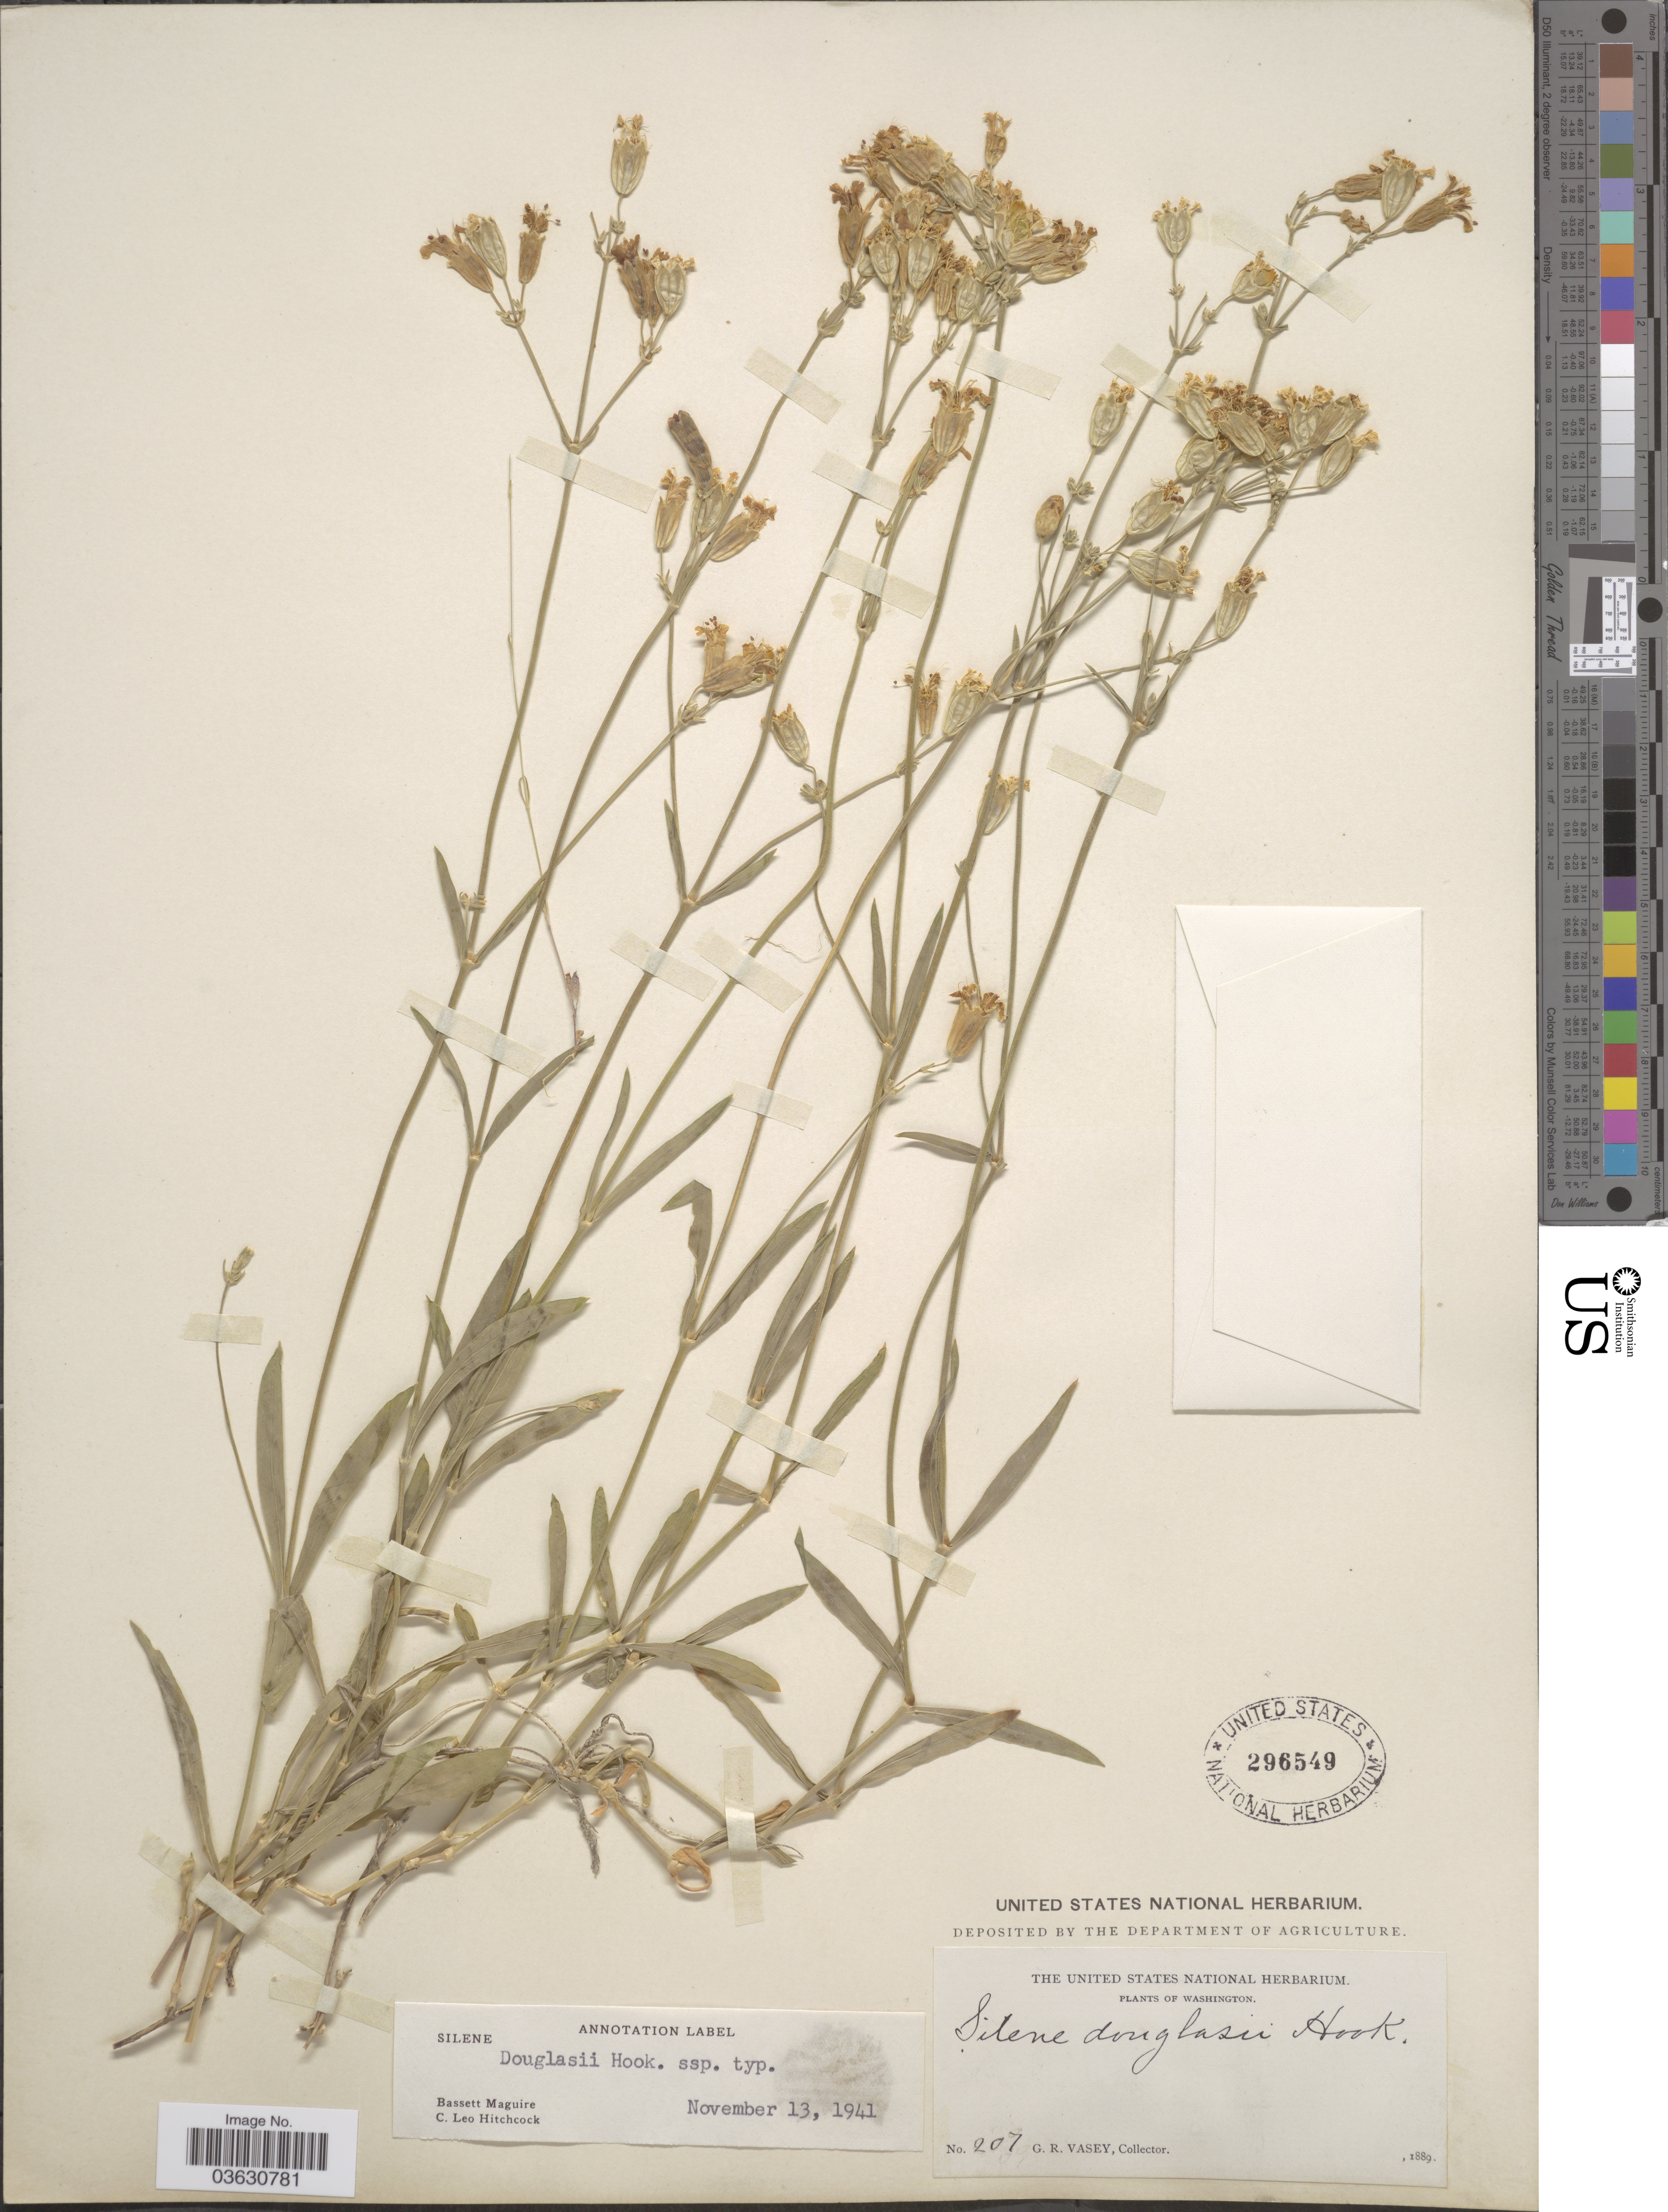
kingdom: Plantae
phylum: Tracheophyta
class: Magnoliopsida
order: Caryophyllales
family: Caryophyllaceae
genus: Silene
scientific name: Silene douglasii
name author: Hook.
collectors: G. R. Vasey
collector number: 207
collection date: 1889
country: United States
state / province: Washington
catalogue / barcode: US 296549